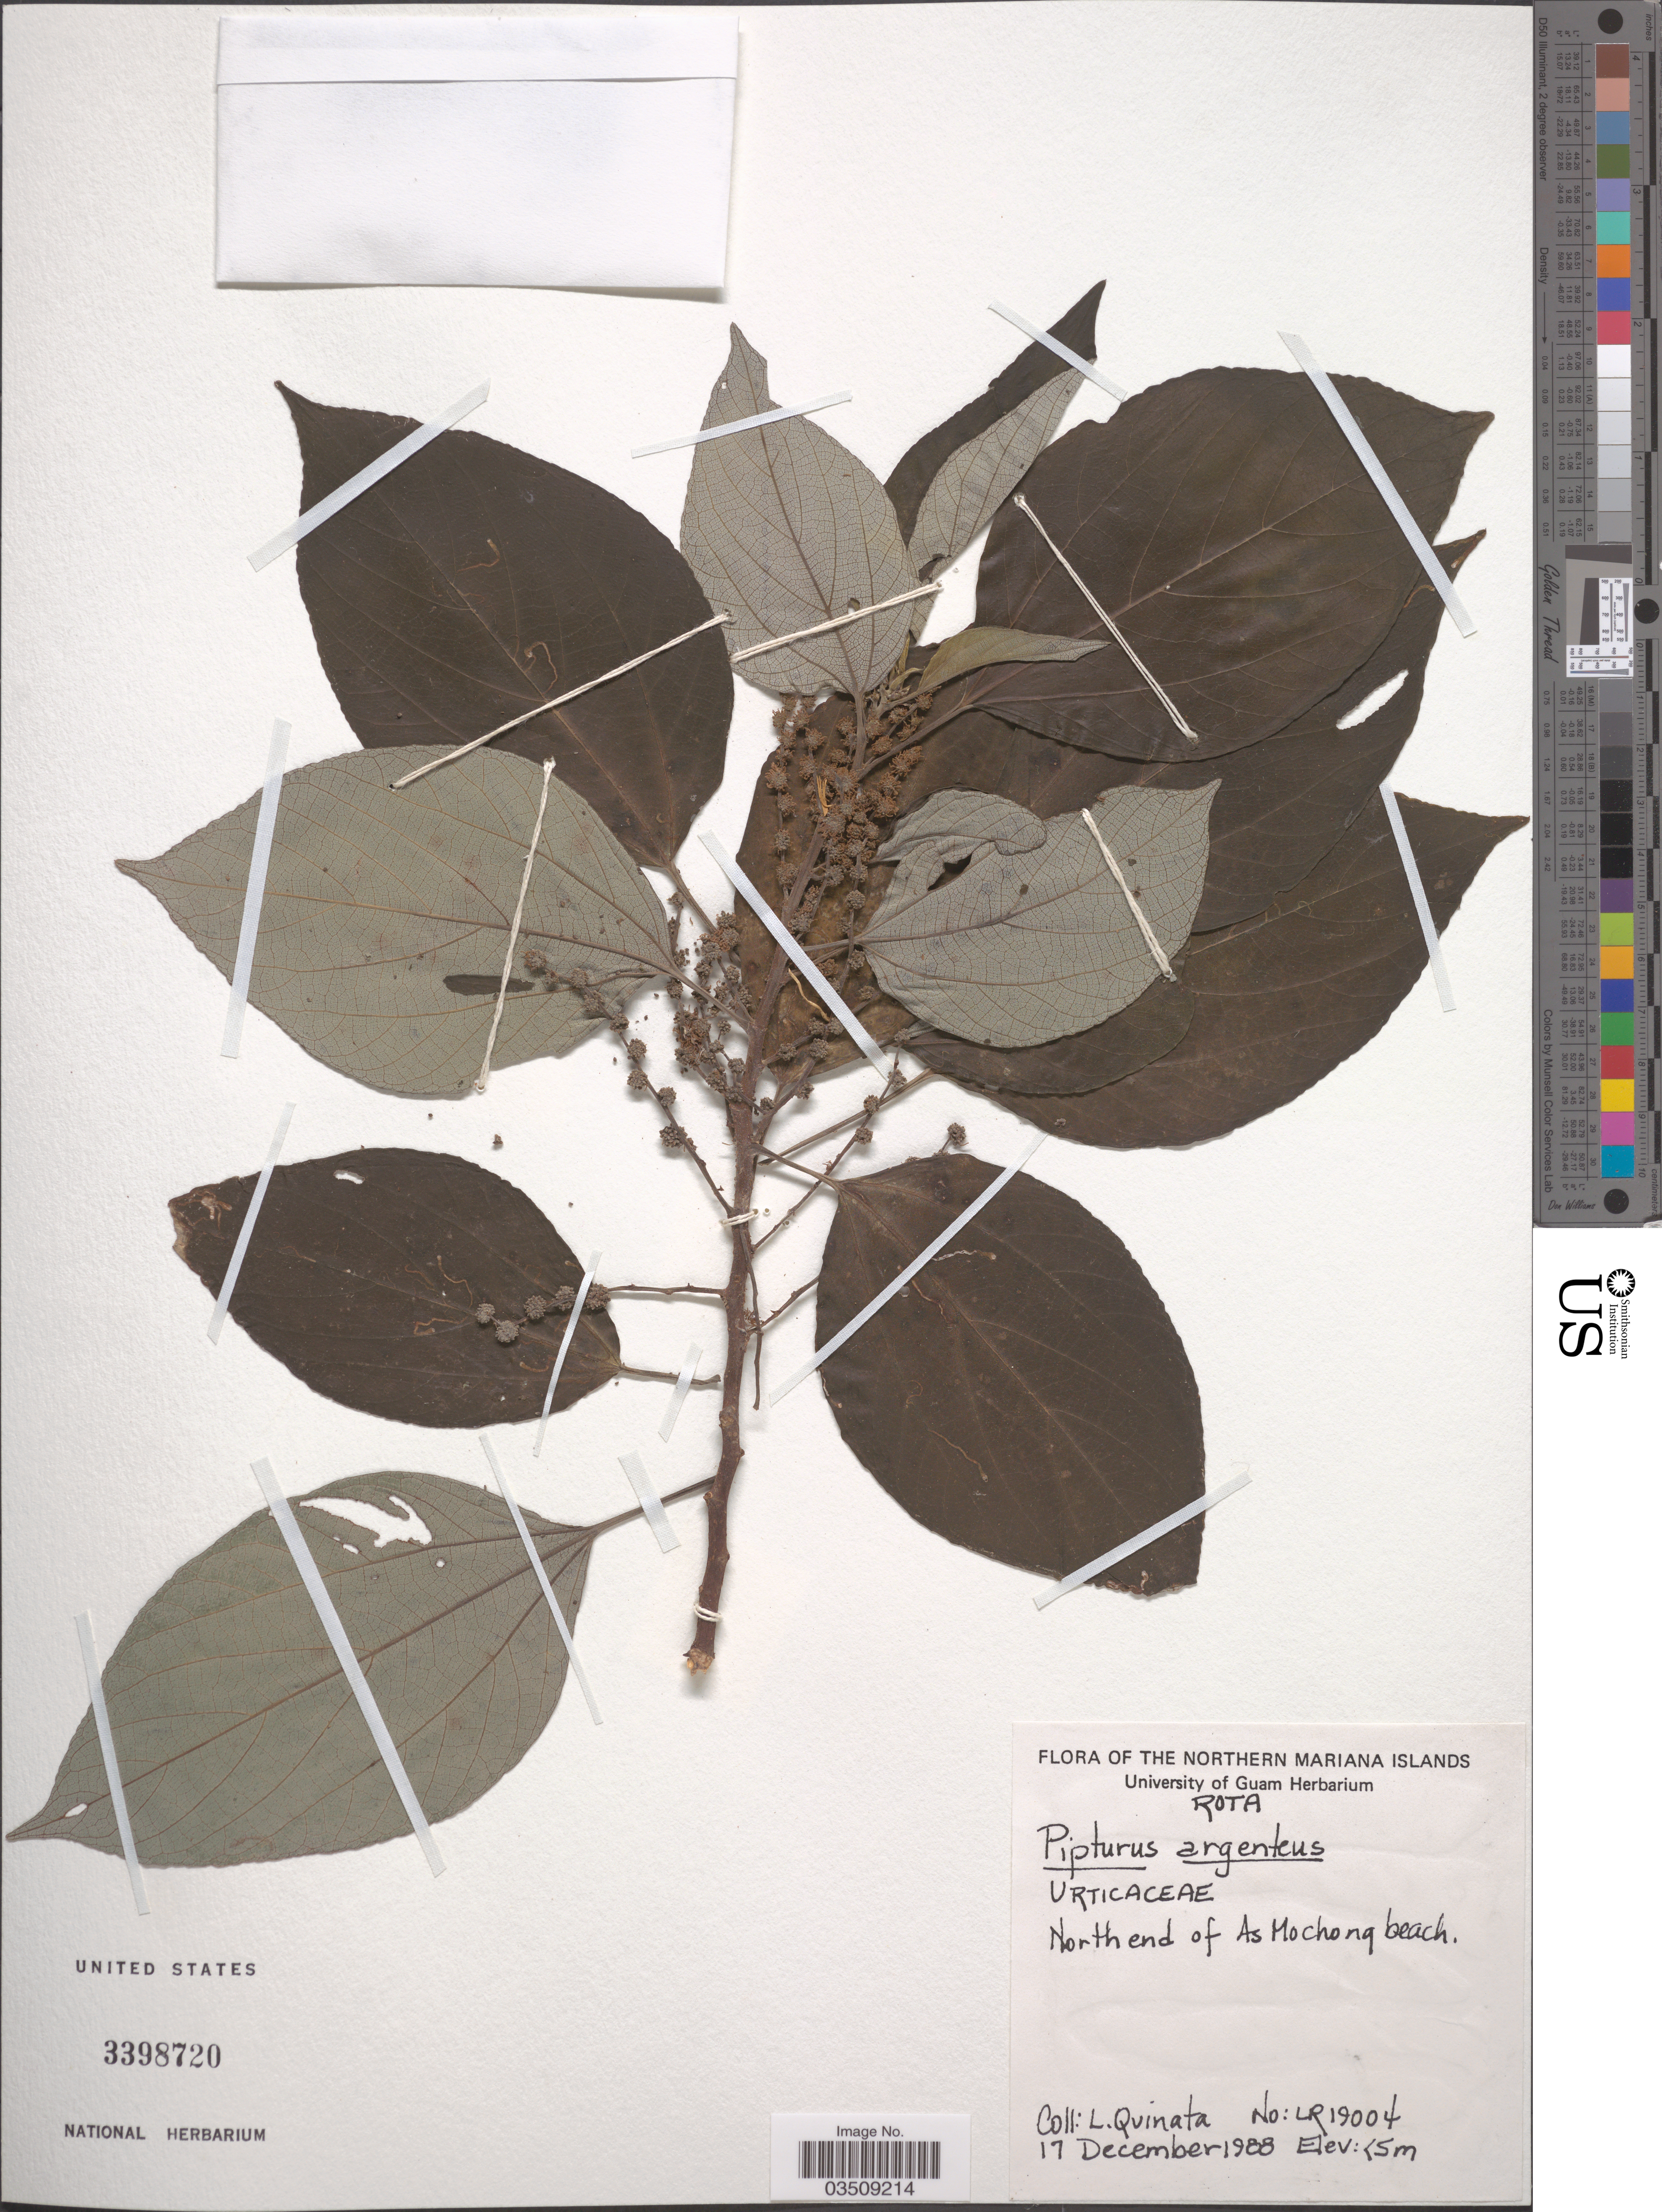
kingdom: Plantae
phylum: Tracheophyta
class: Magnoliopsida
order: Rosales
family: Urticaceae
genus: Pipturus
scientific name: Pipturus argenteus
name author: (G. Forst.) Wedd.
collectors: L. Quinata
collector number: LR19004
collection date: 1988-12-17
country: Northern Mariana Islands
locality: Northern Marianas Islands. Rota. North end of As Mochong beach.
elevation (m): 5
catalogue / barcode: US 3398720